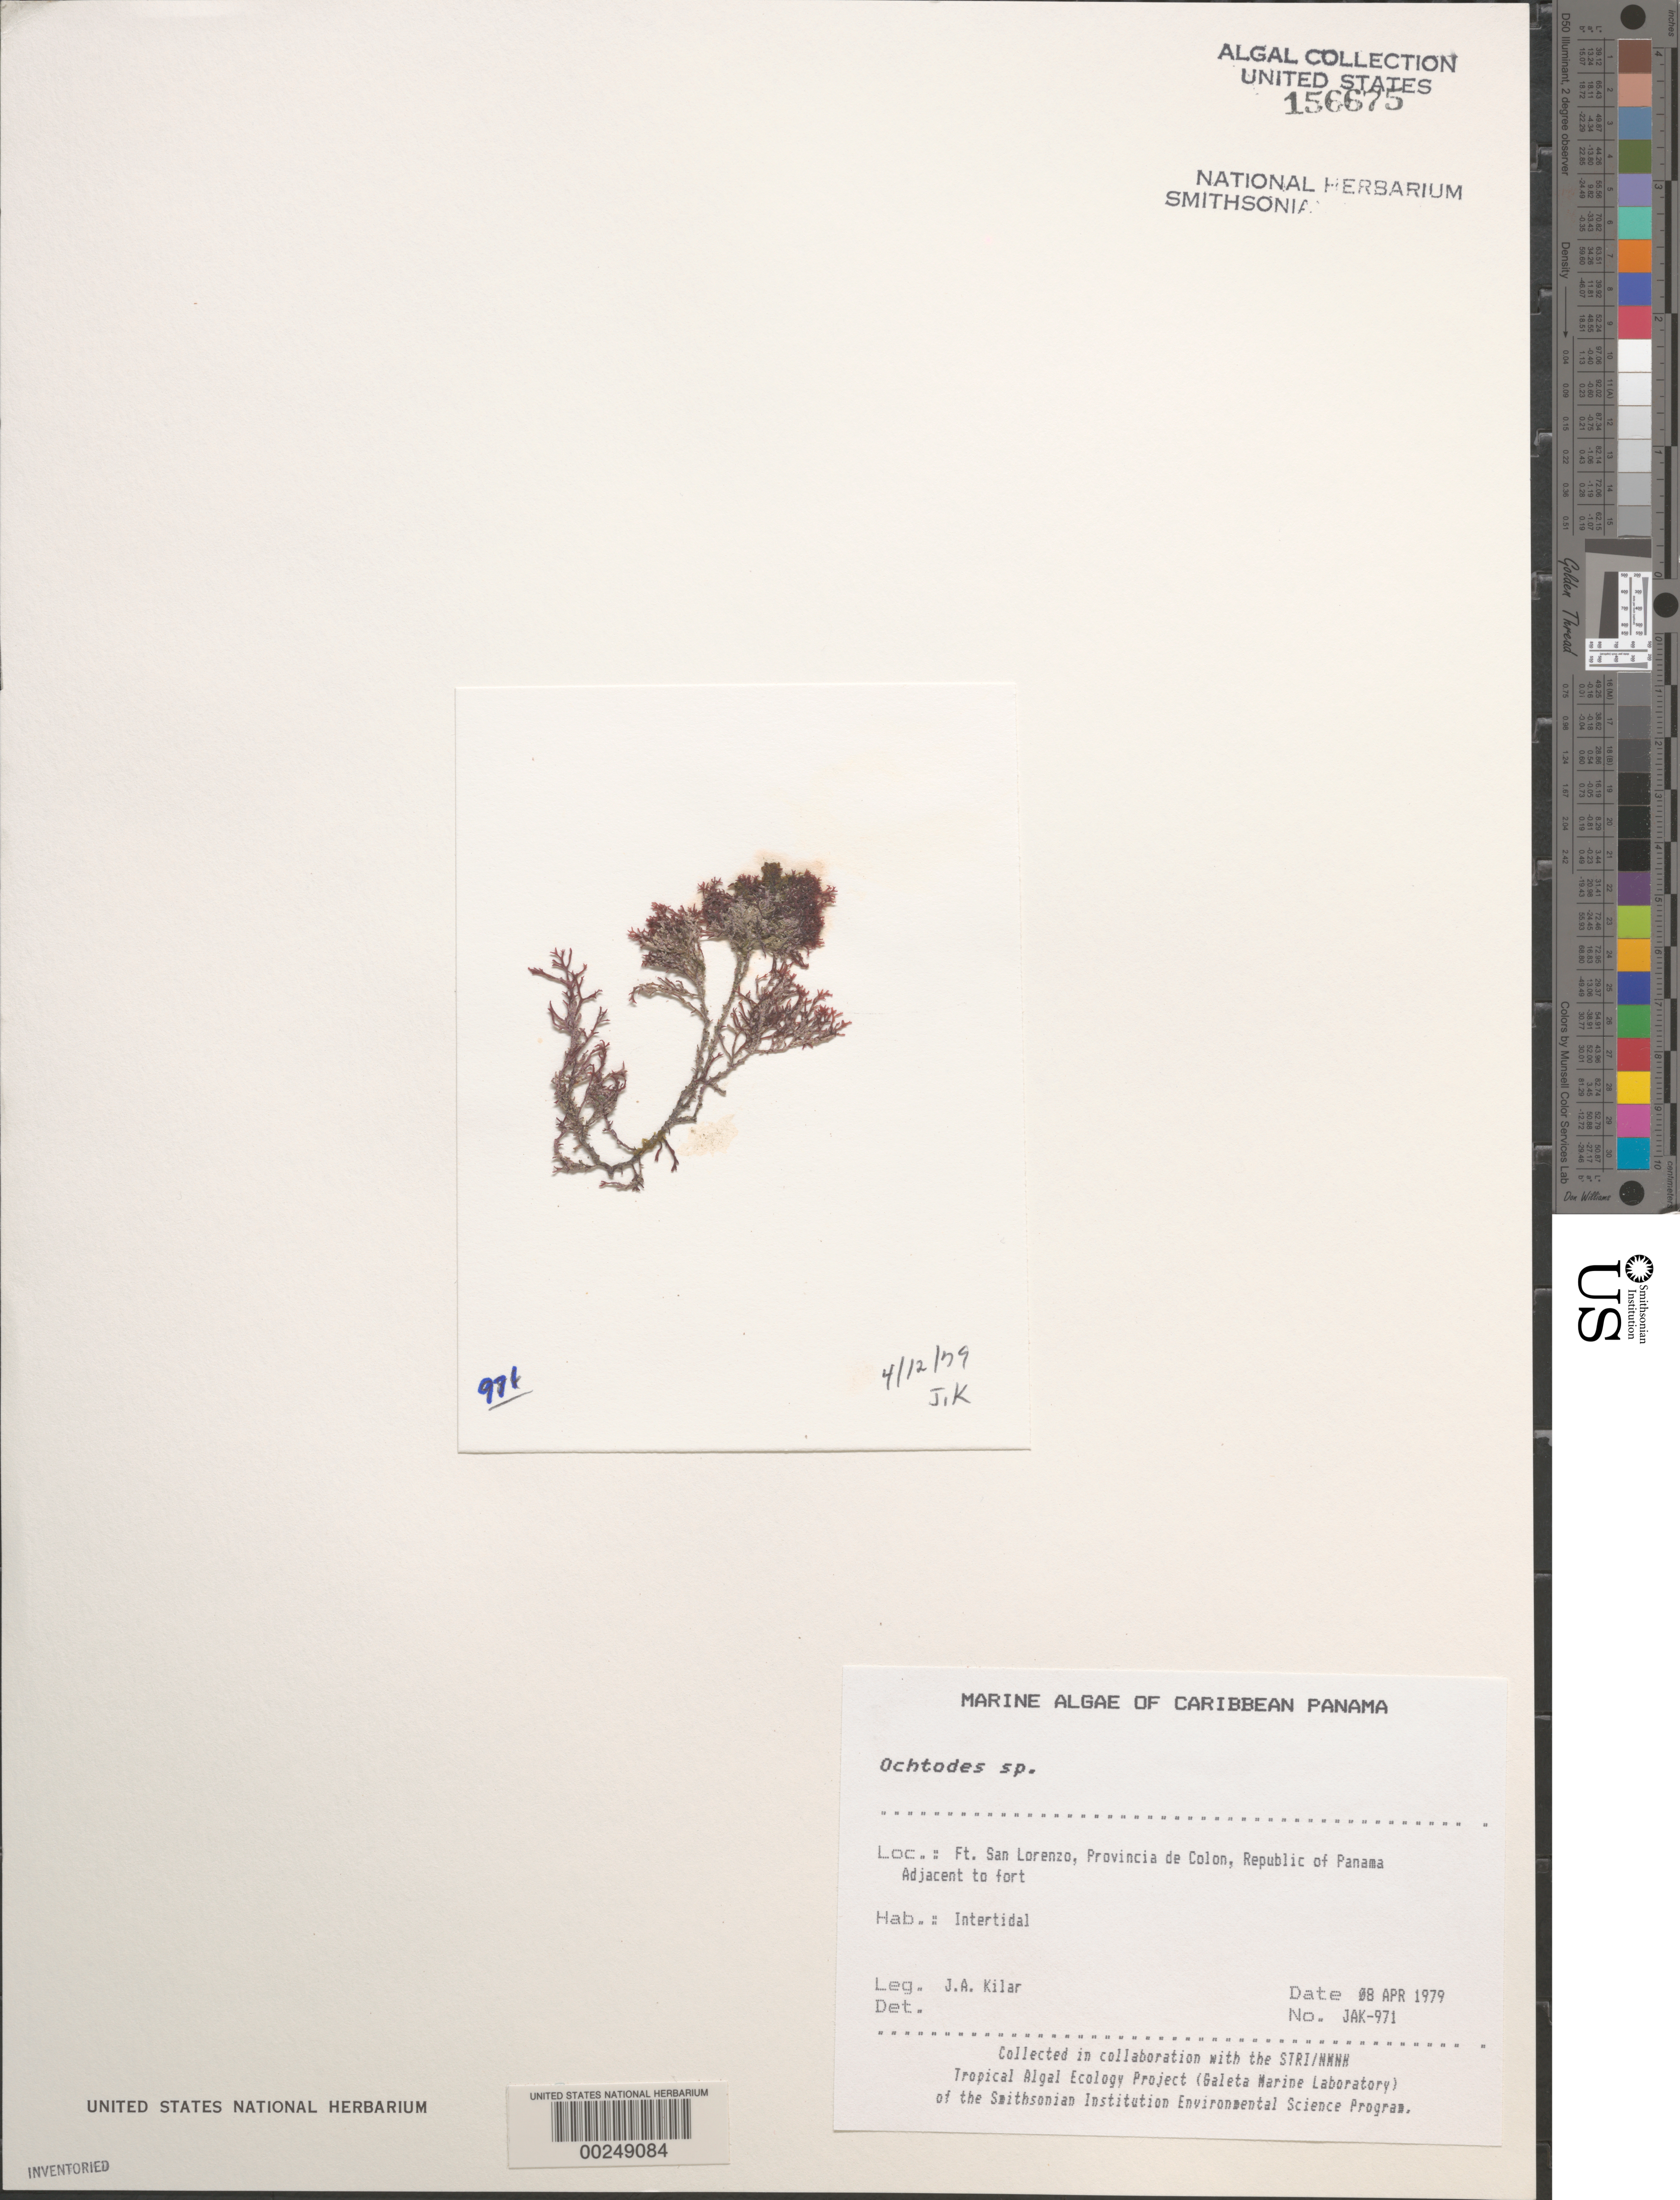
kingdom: Plantae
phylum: Rhodophyta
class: Florideophyceae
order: Gigartinales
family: Rhizophyllidaceae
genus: Ochtodes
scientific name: Ochtodes sp.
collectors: J. A. Kilar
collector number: JAK-971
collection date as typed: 08 Apr 1979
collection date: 1979-04-08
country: Panama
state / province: Colón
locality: Fort San Lorenzo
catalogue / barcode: US 156675